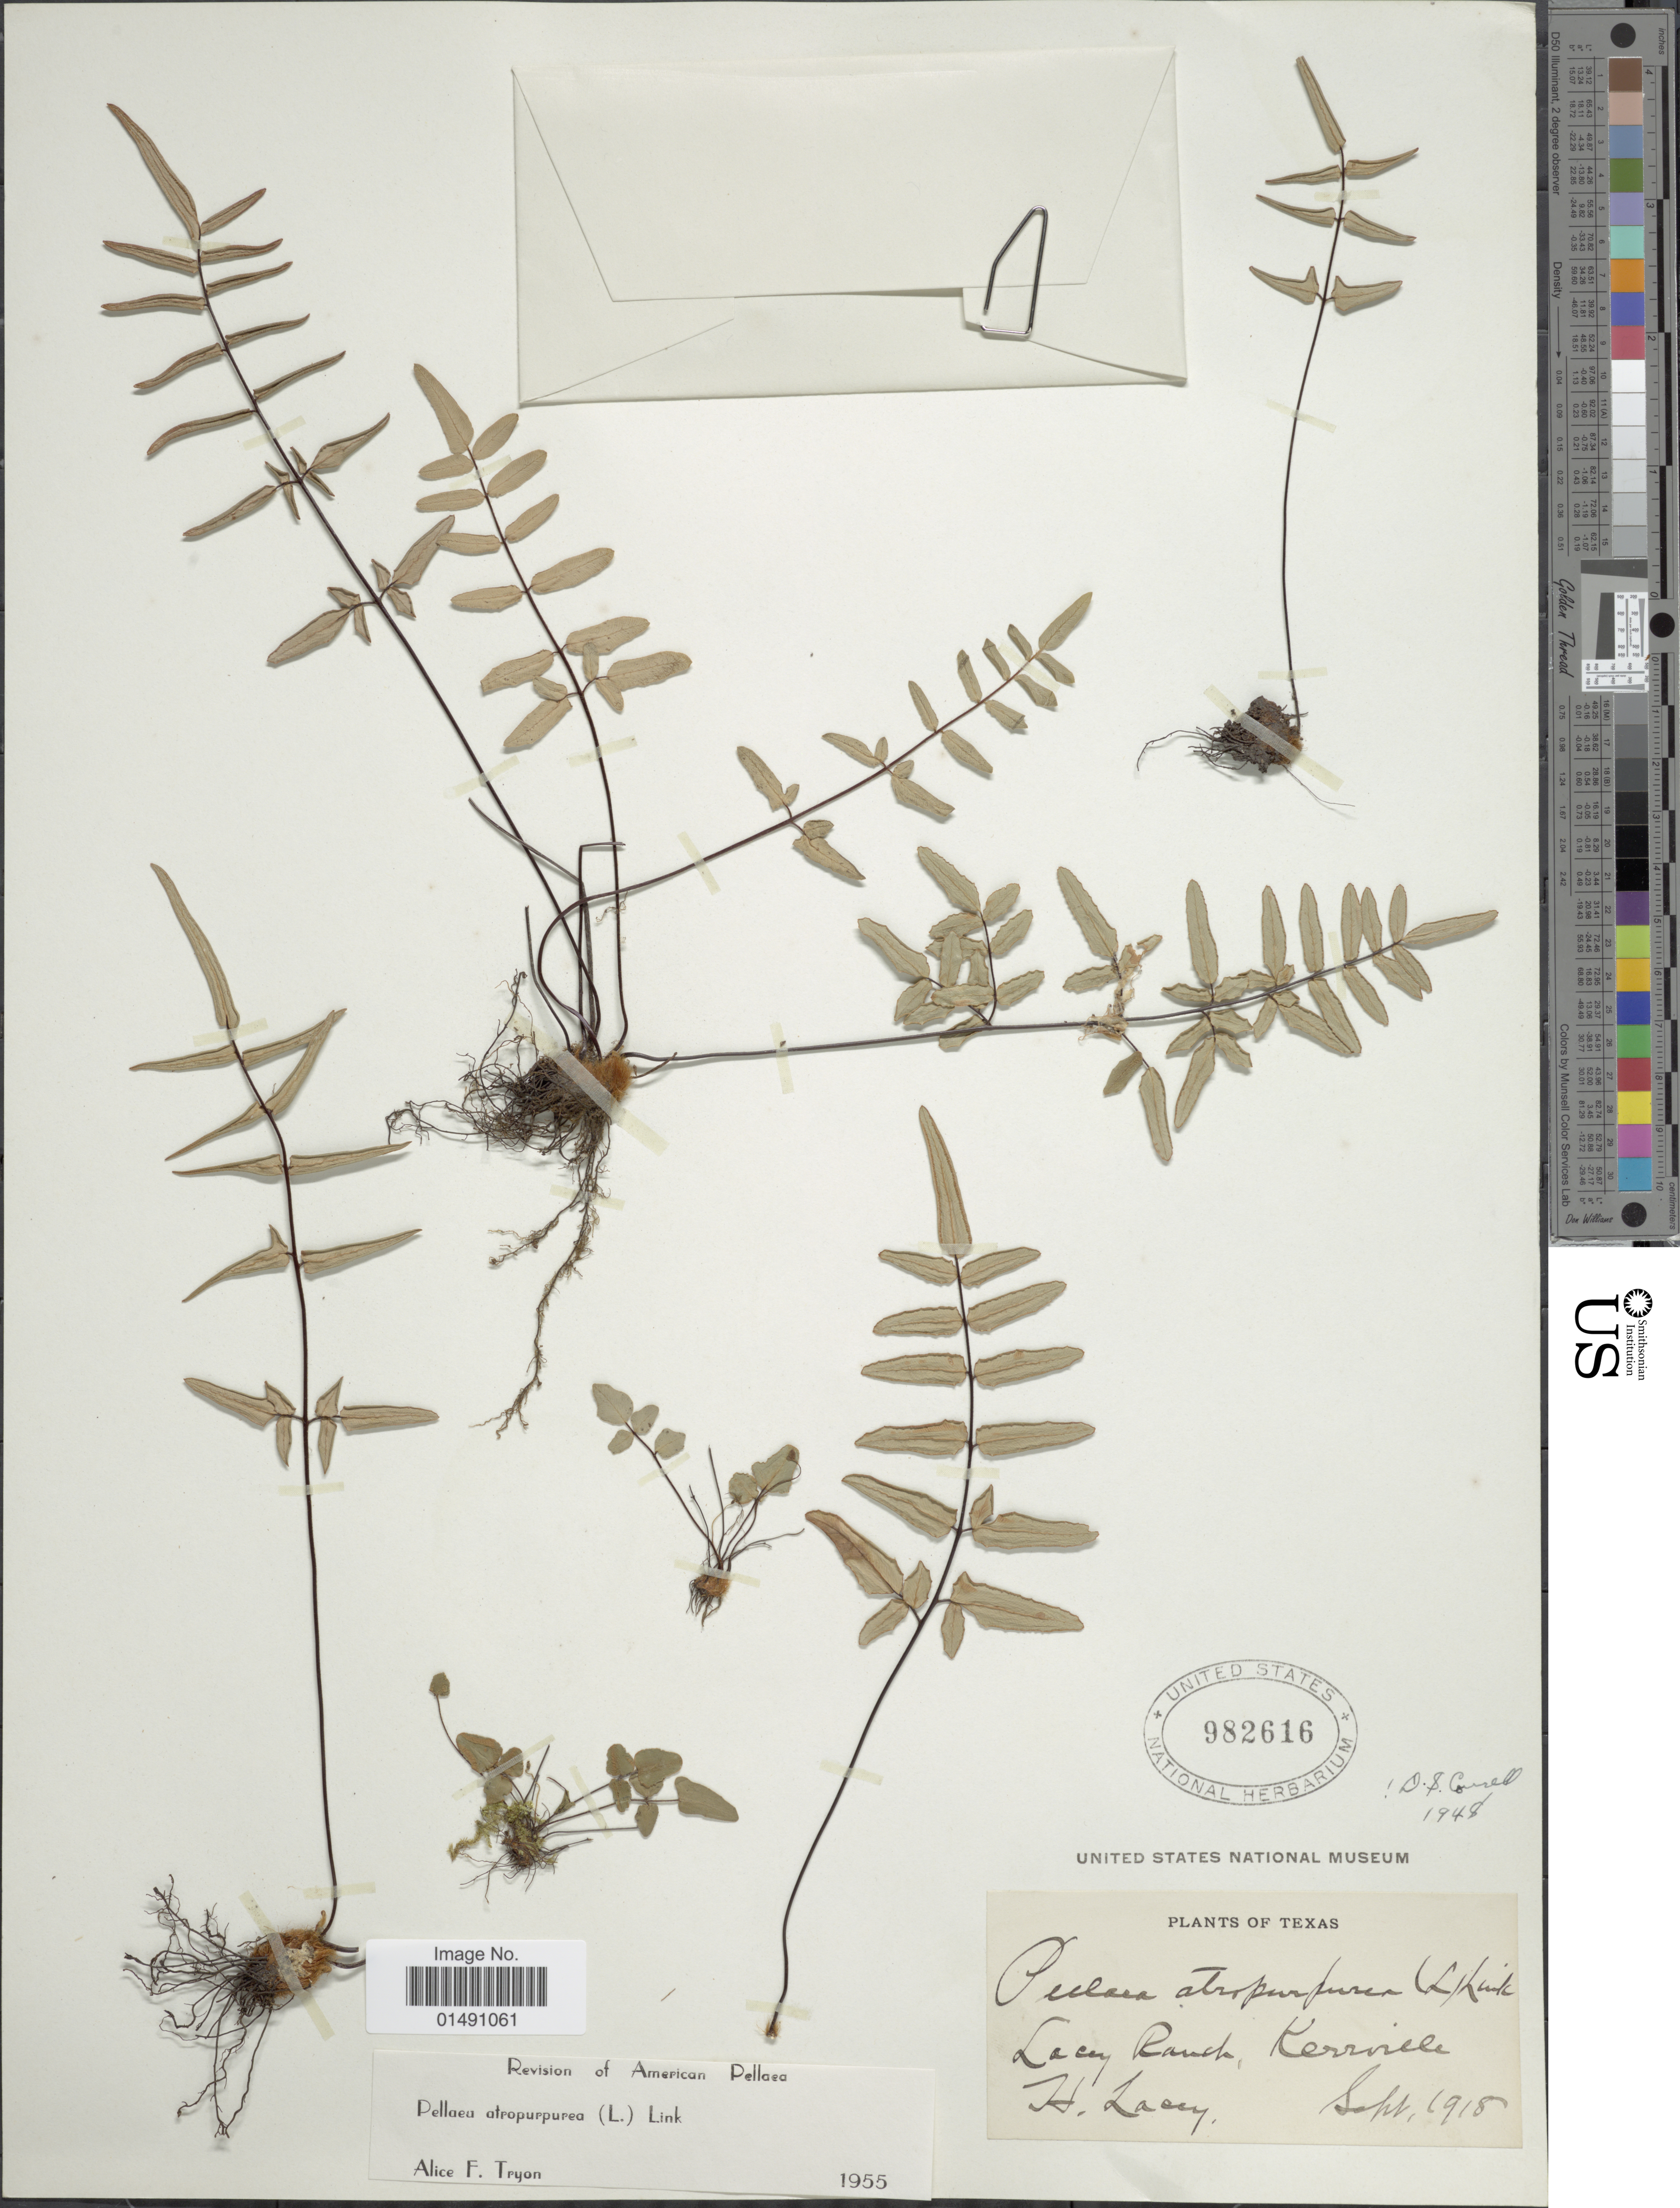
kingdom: Plantae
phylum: Tracheophyta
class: Polypodiopsida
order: Polypodiales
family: Pteridaceae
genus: Pellaea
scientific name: Pellaea atropurpurea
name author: (L.) Link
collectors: H. Lacey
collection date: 1918-09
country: United States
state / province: Texas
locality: Lacey Ranch, Kerrville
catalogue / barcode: US 982616